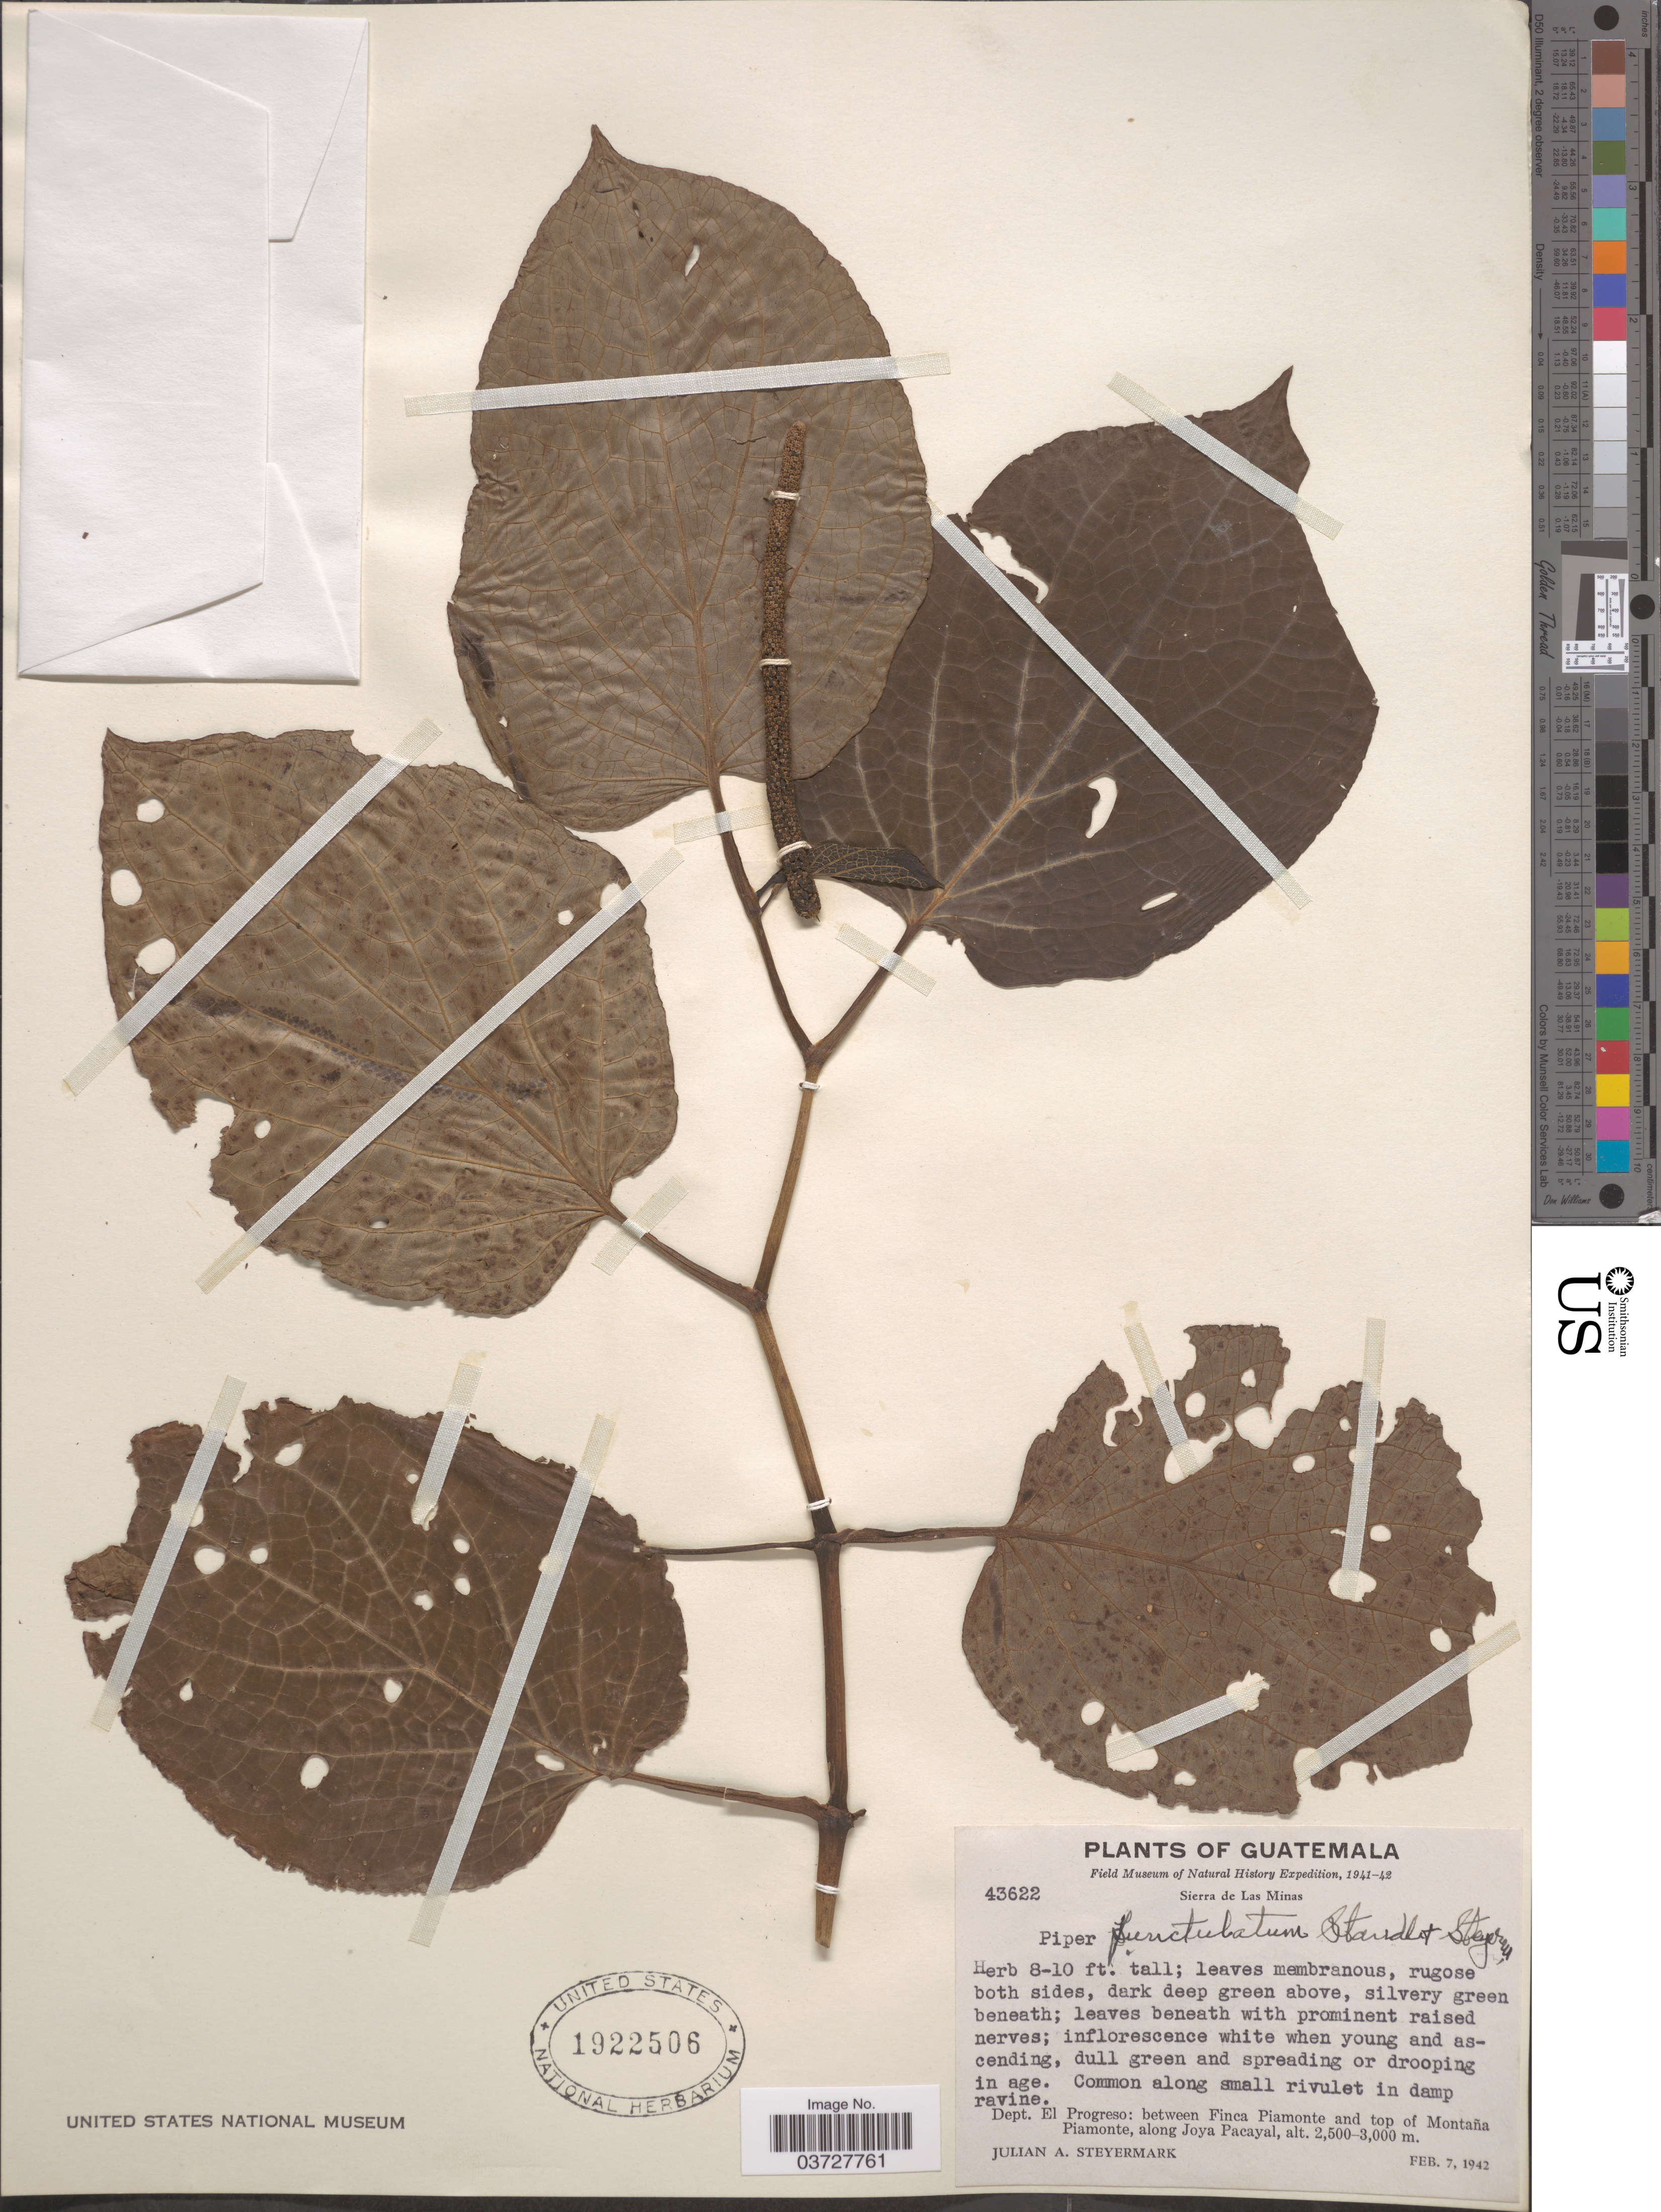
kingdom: Plantae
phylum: Tracheophyta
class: Magnoliopsida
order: Piperales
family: Piperaceae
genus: Piper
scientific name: Piper punctulatum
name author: Standl. & Steyerm.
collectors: J. Steyermark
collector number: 43622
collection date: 1942-02-07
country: Guatemala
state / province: El Progreso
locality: Sierra de Las Minas. Dep. El Progreso: between Finca Piamonte and top of Montaña Piamonte, along Joya Pacayal.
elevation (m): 2500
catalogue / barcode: US 1922506